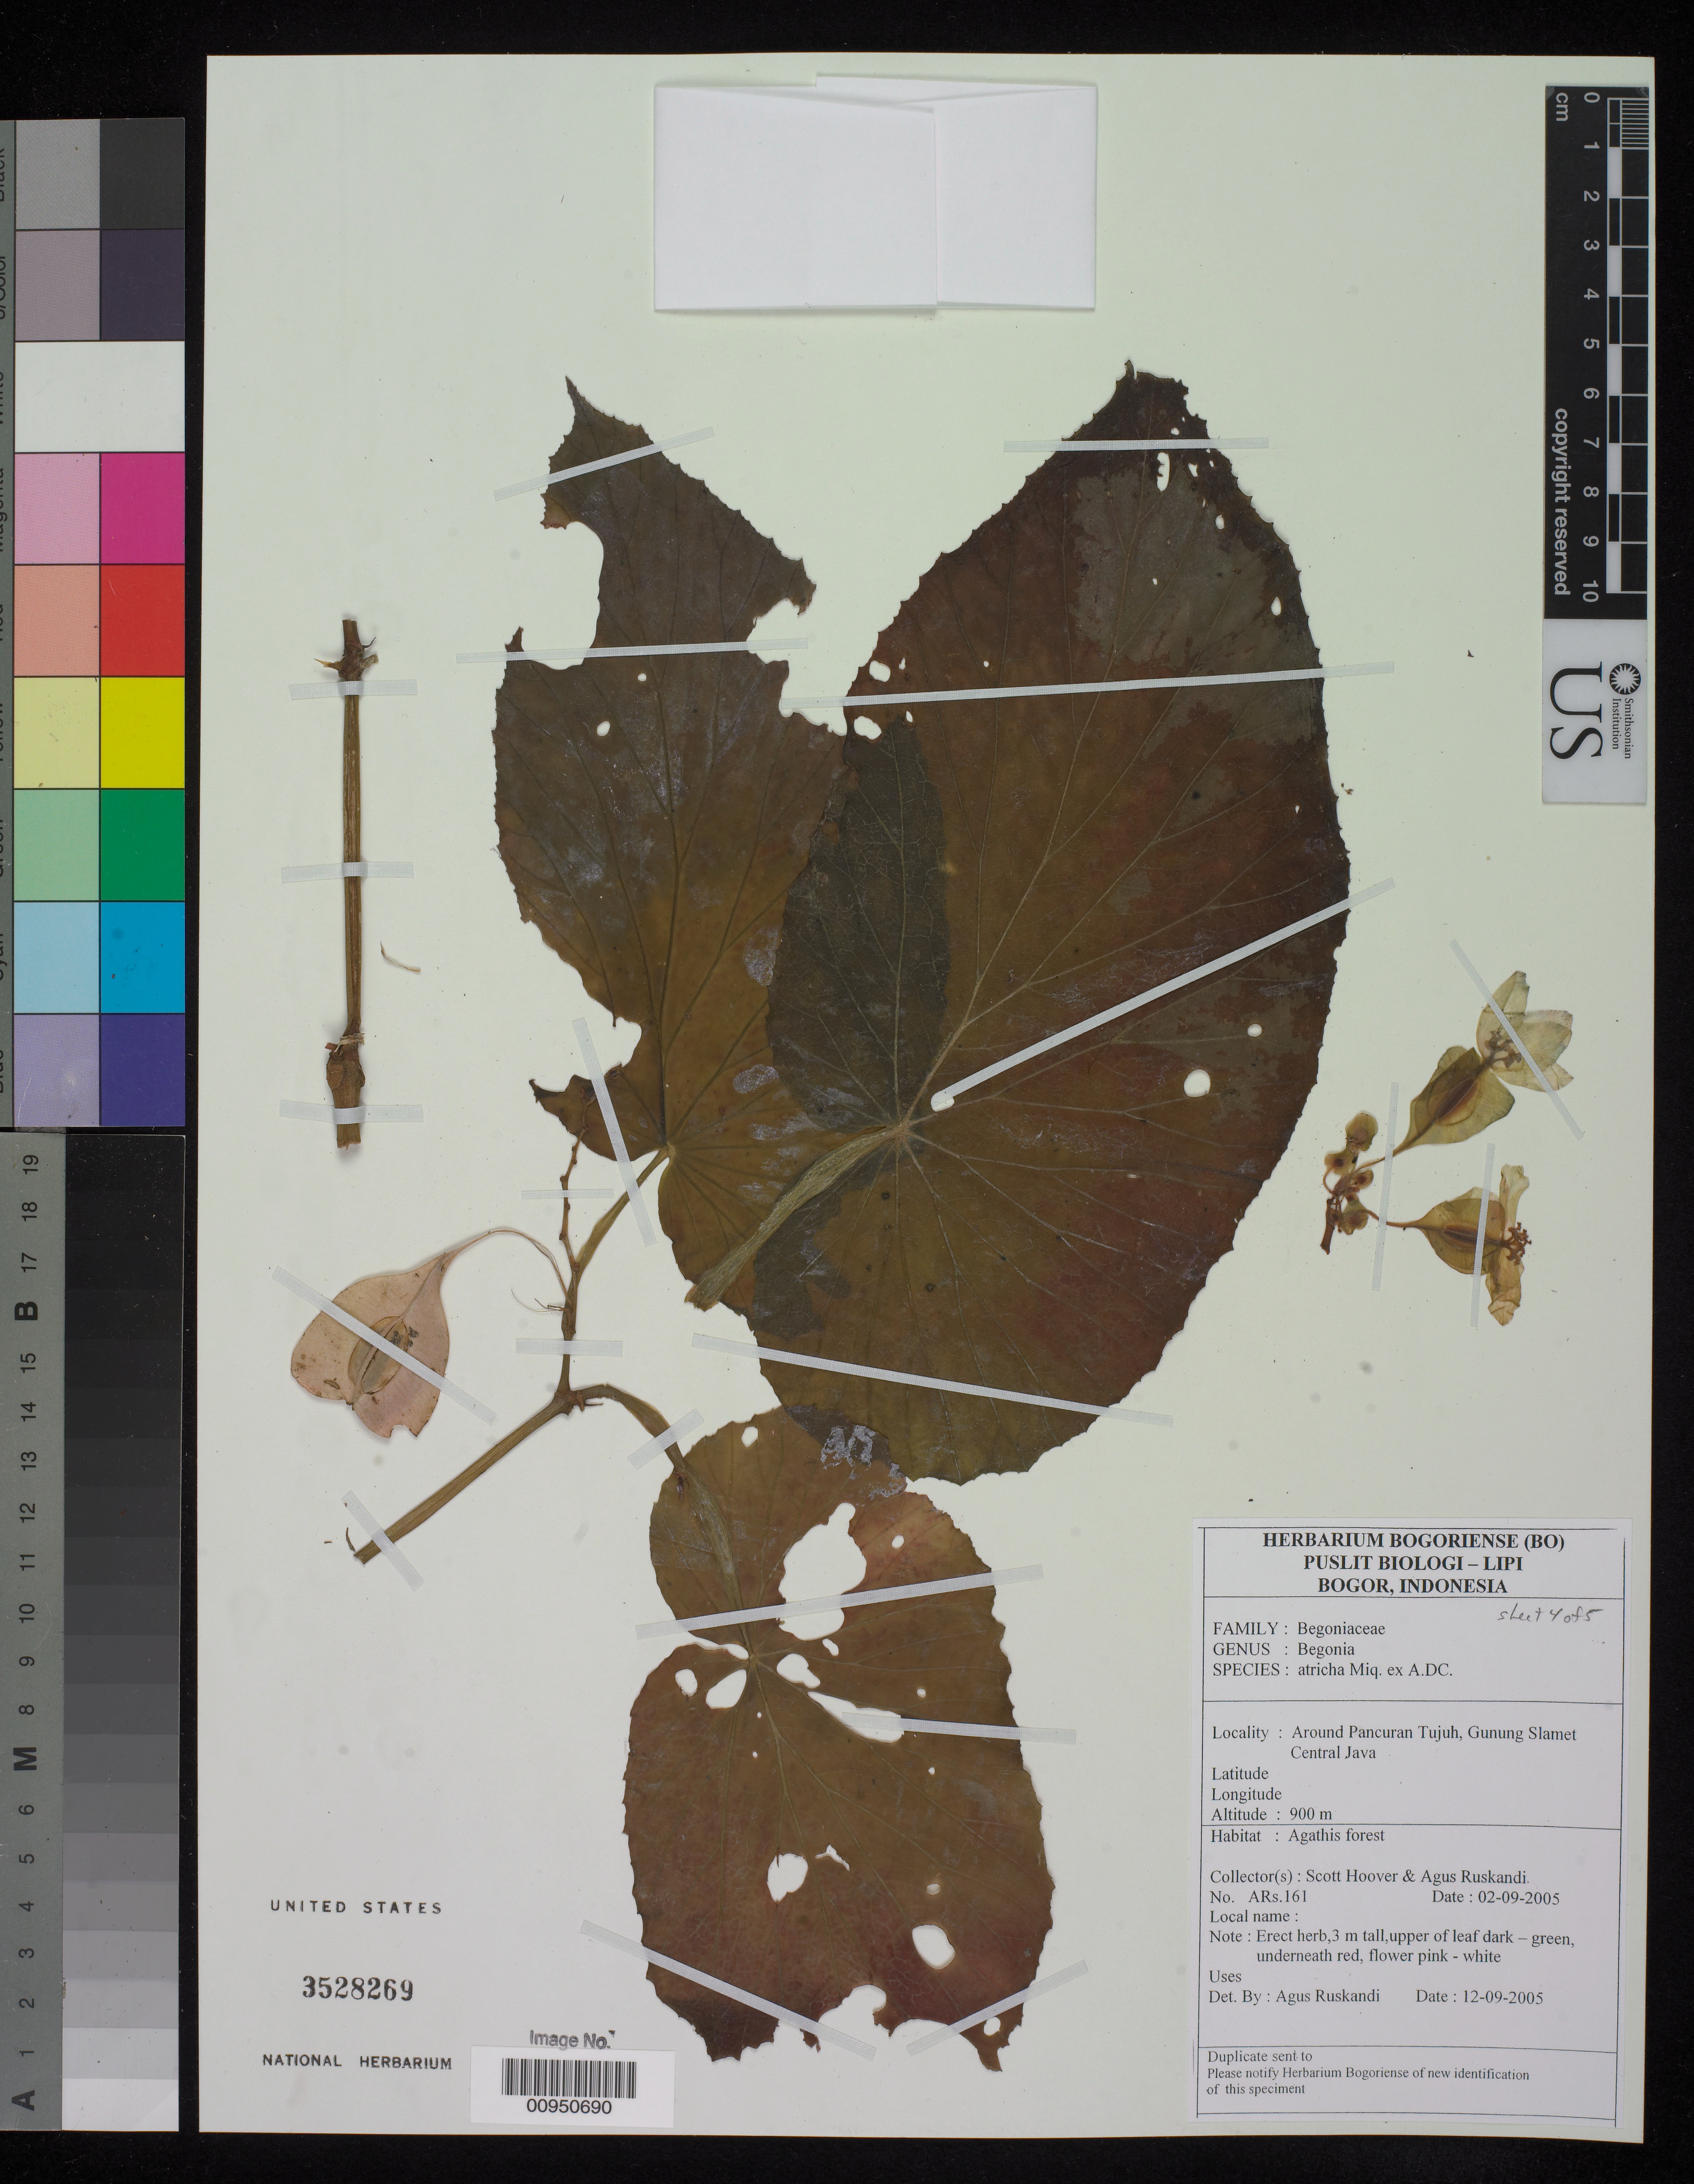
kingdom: Plantae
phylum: Tracheophyta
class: Magnoliopsida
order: Cucurbitales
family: Begoniaceae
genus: Begonia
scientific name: Begonia atricha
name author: (Miq.) Miq. ex A. DC.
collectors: W. S. Hoover & A. Ruskandi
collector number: ARS. 161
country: Indonesia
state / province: Java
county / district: Jawa Tengah (?)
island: Java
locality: Around Pancuran Tujuh, Gunung Slamet.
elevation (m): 800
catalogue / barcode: US 3528269